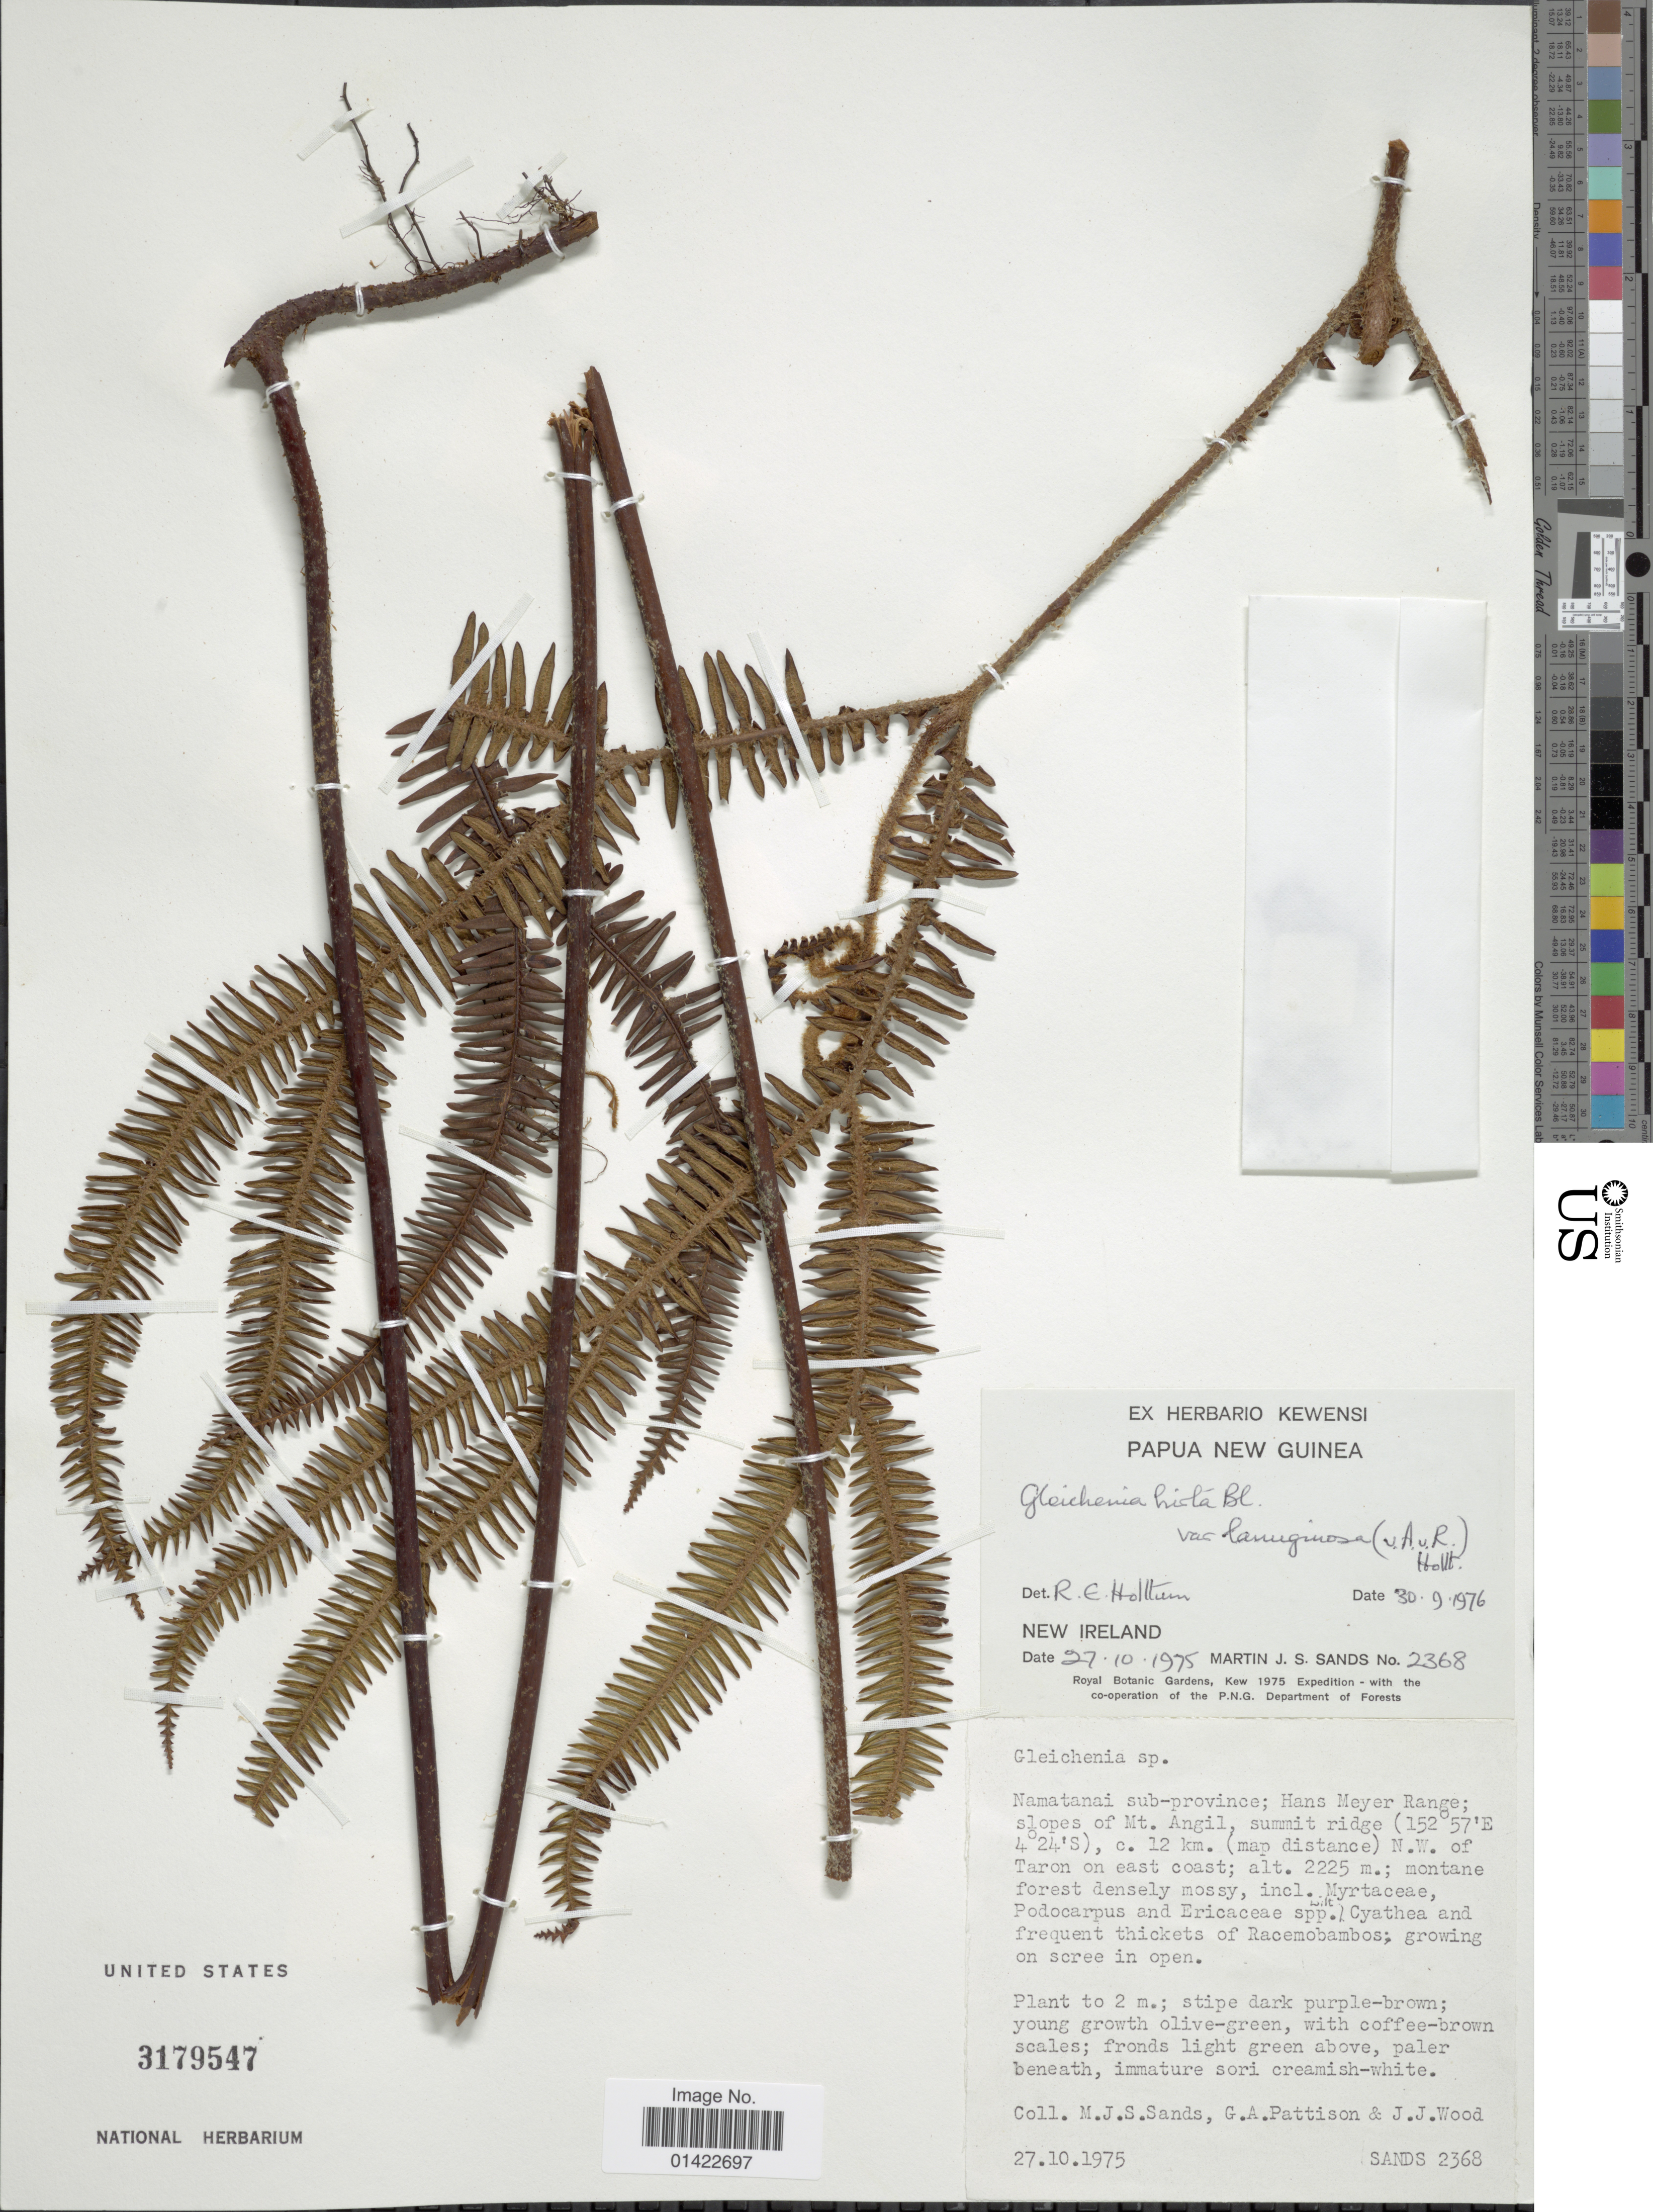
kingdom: Plantae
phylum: Tracheophyta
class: Polypodiopsida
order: Gleicheniales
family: Gleicheniaceae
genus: Sticherus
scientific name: Sticherus hirtus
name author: (Blume) Ching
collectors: M. Sands, G. Pattison & J. Wood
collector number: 2368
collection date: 1975-10-27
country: Papua New Guinea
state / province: New Ireland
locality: New Ireland. Namatanai sub-province; Hans Meyer Range; slopes of Mt. Angil, summit ridge, c. 12 km. (map distance) N.W. of Taron on east coast.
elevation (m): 2225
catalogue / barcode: US 3179547